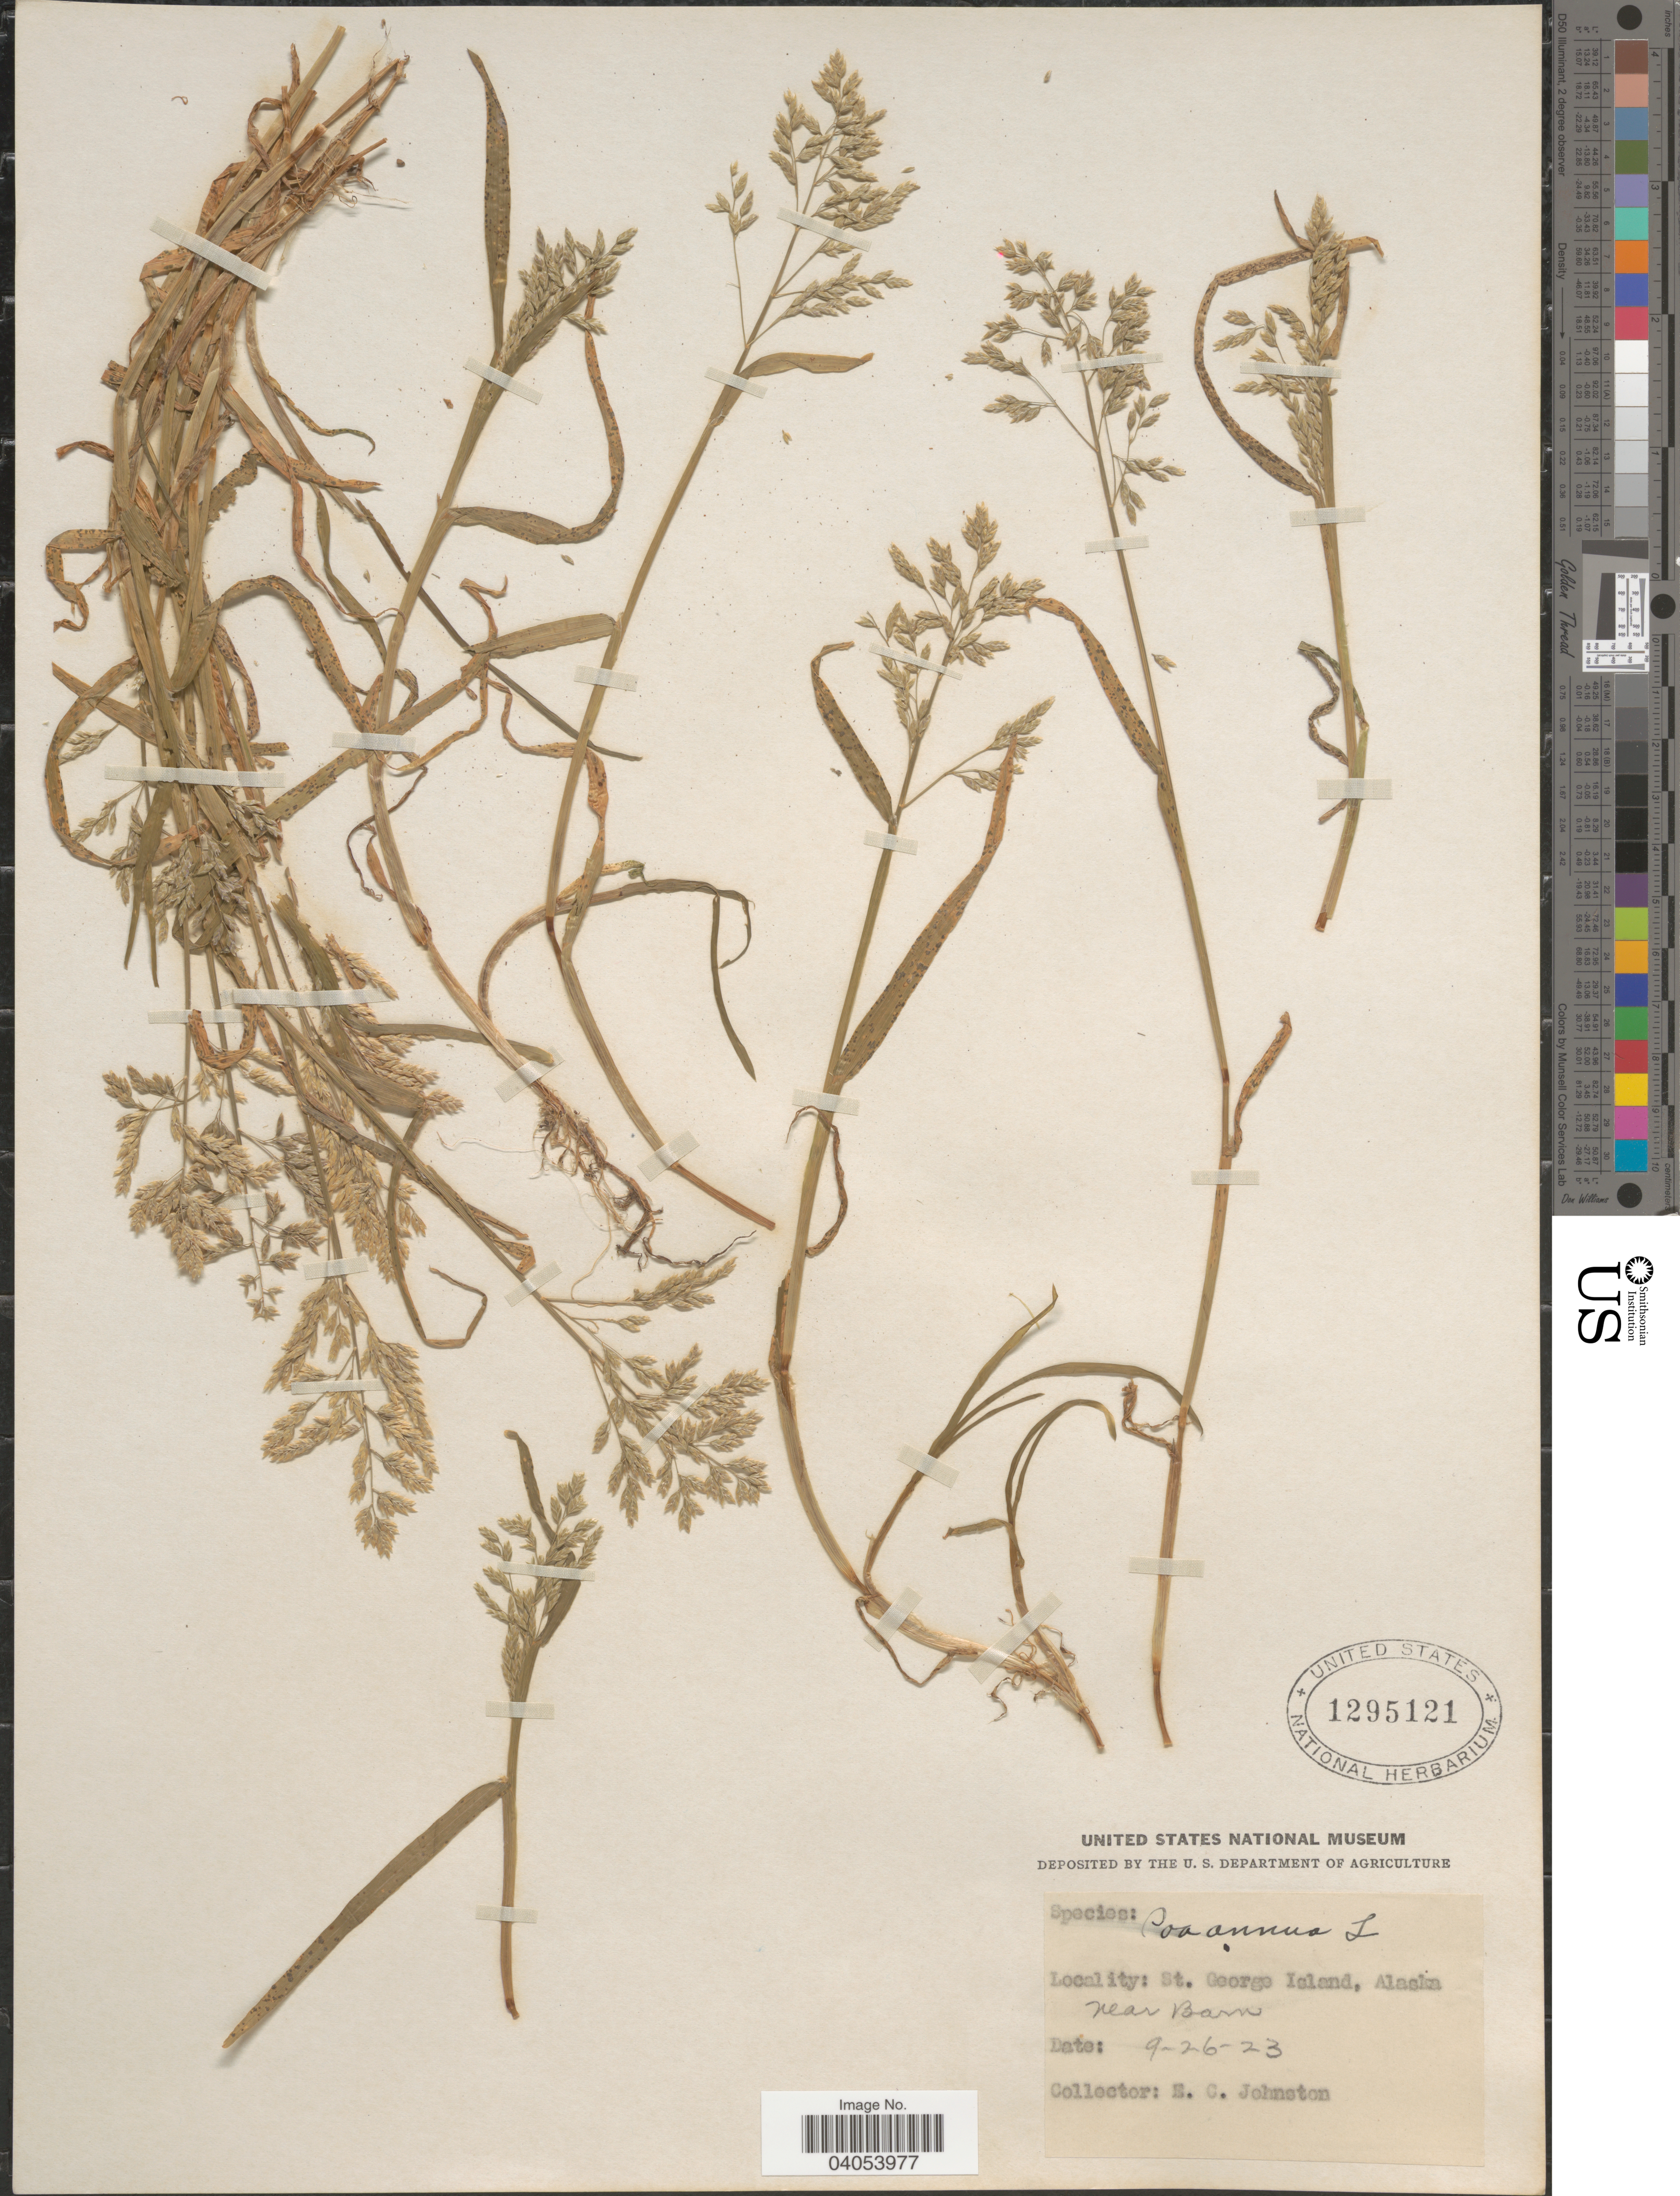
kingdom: Plantae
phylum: Tracheophyta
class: Liliopsida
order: Poales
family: Poaceae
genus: Poa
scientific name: Poa annua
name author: L.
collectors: E. C. Johnston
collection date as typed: Transcribed d/m/y: 26/9/23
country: United States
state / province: Alaska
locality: St. George Island, near Barn.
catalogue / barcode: US 1295121